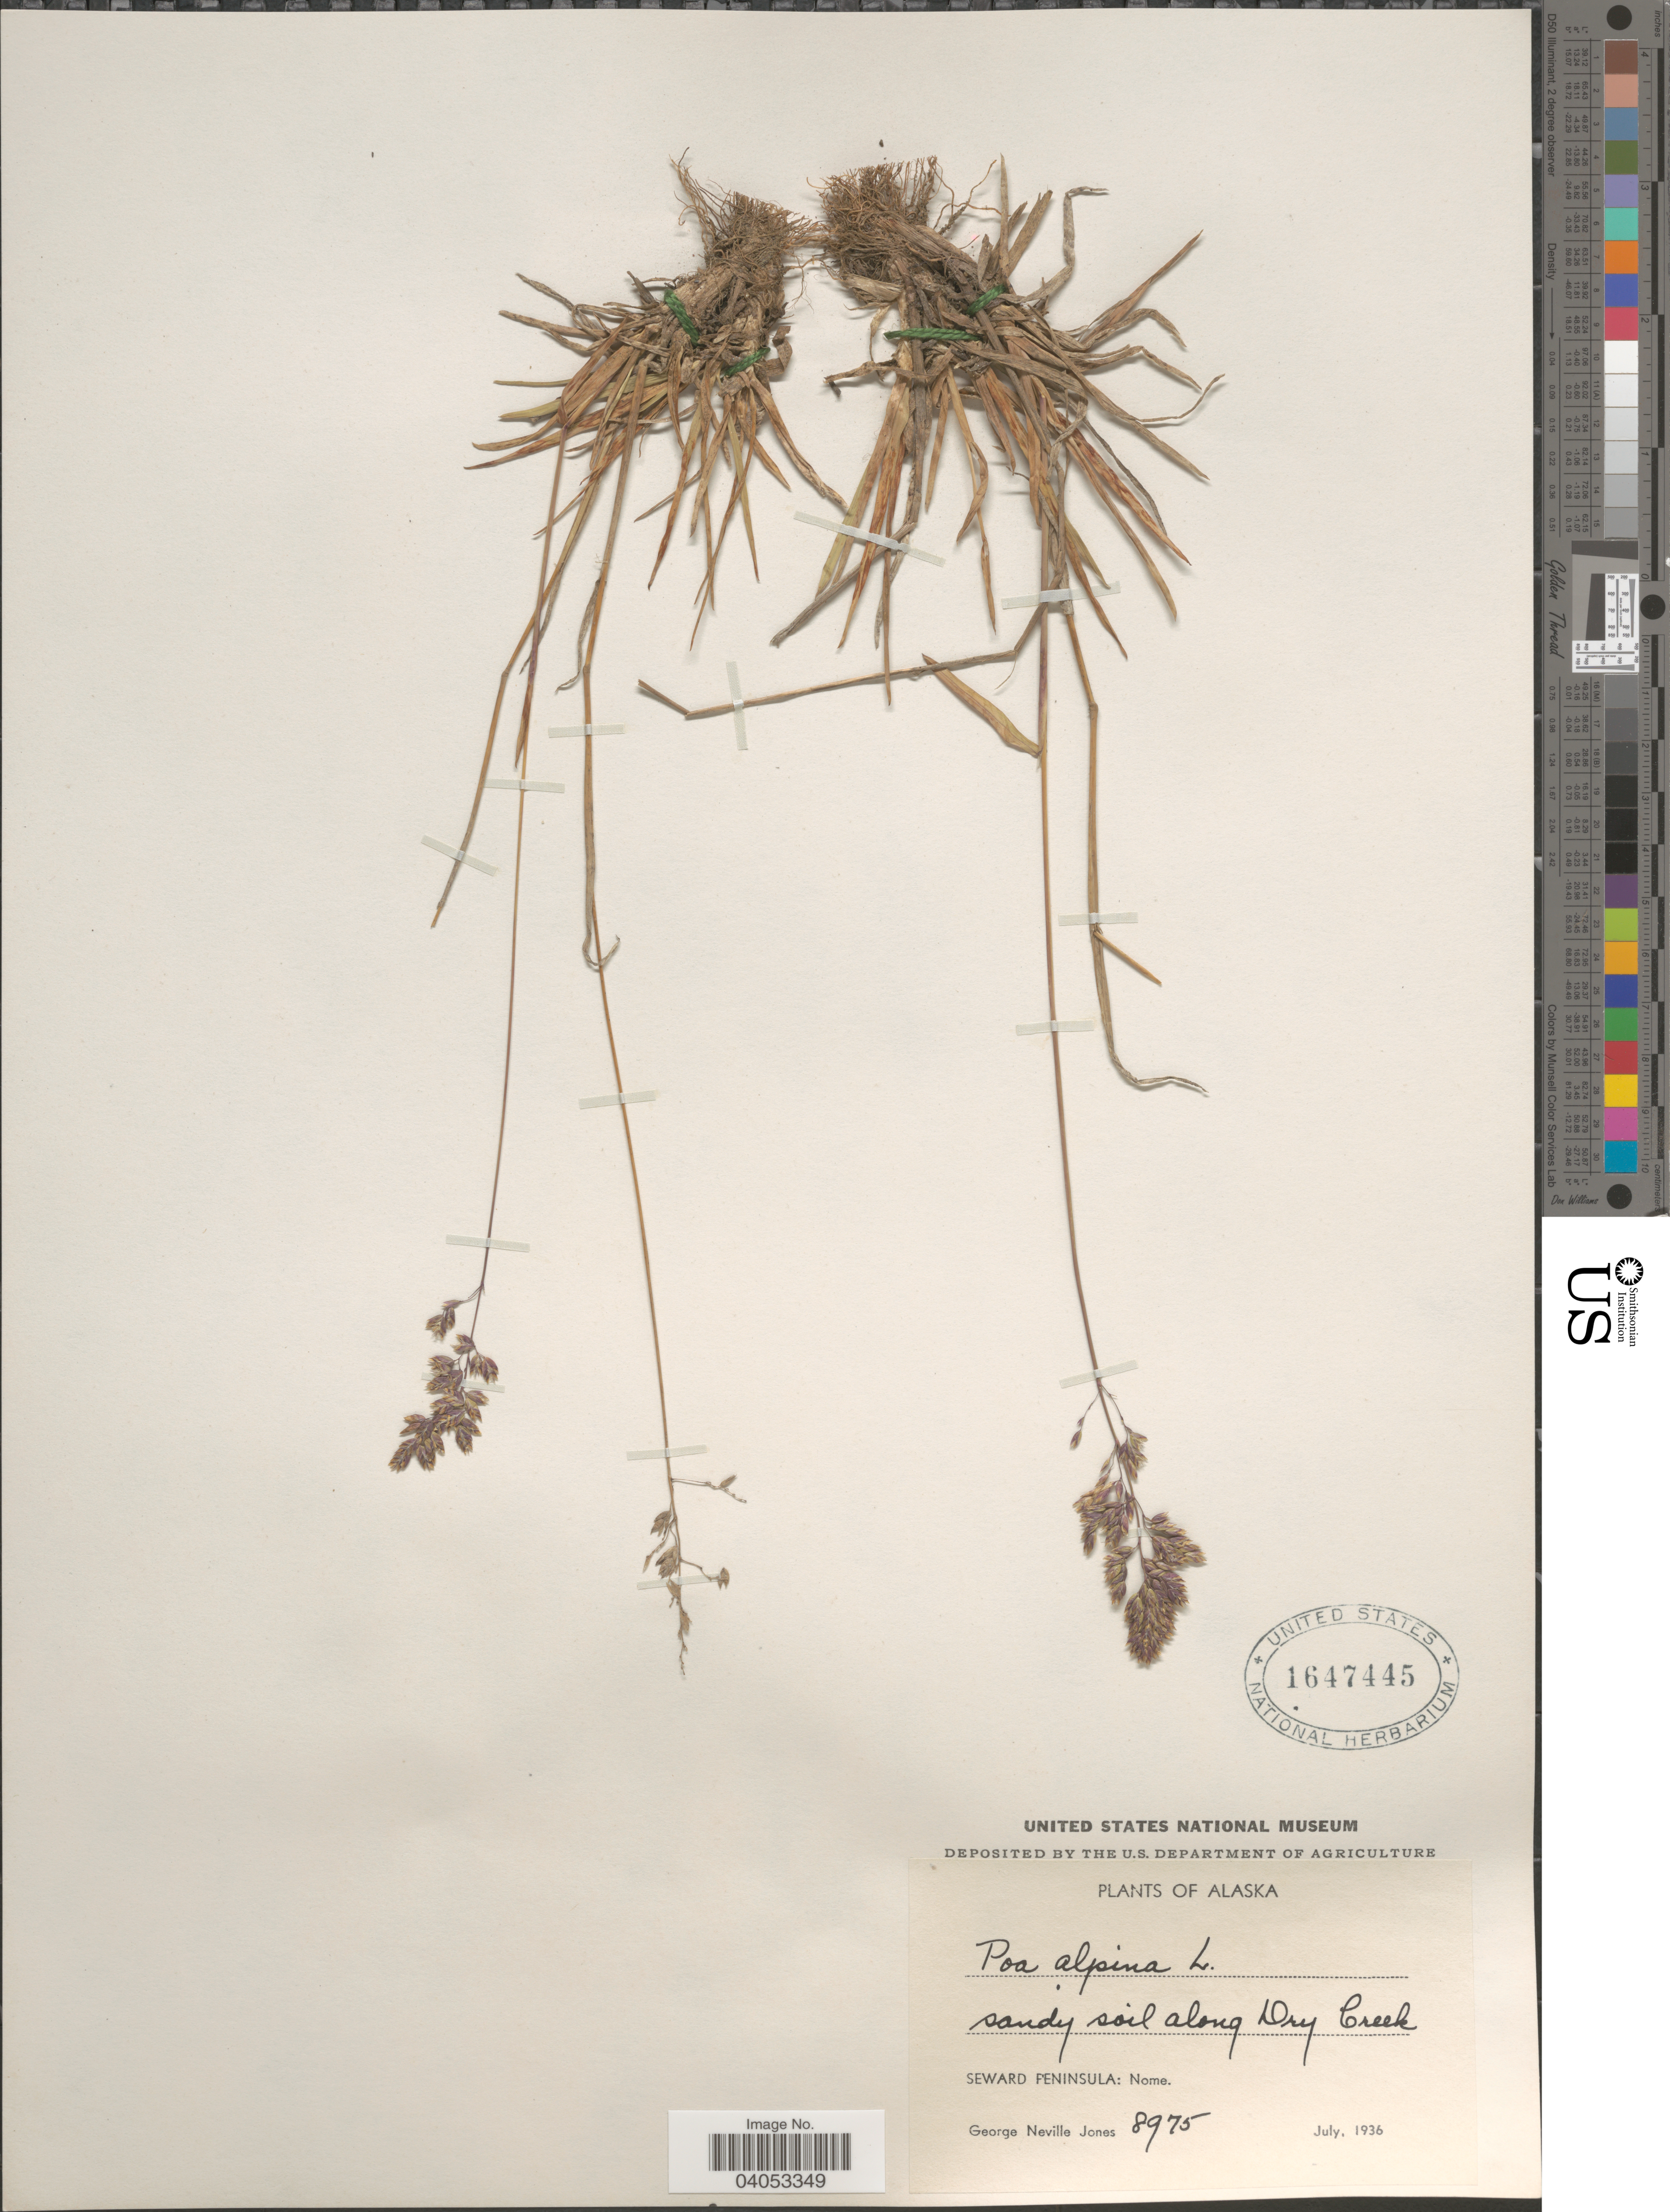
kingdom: Plantae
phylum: Tracheophyta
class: Liliopsida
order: Poales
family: Poaceae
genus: Poa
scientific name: Poa alpina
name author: L.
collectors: G. N. Jones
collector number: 8975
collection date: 1936-07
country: United States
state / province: Alaska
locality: Along Dry Creek. Seward Peninsula: Nome.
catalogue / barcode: US 1647445